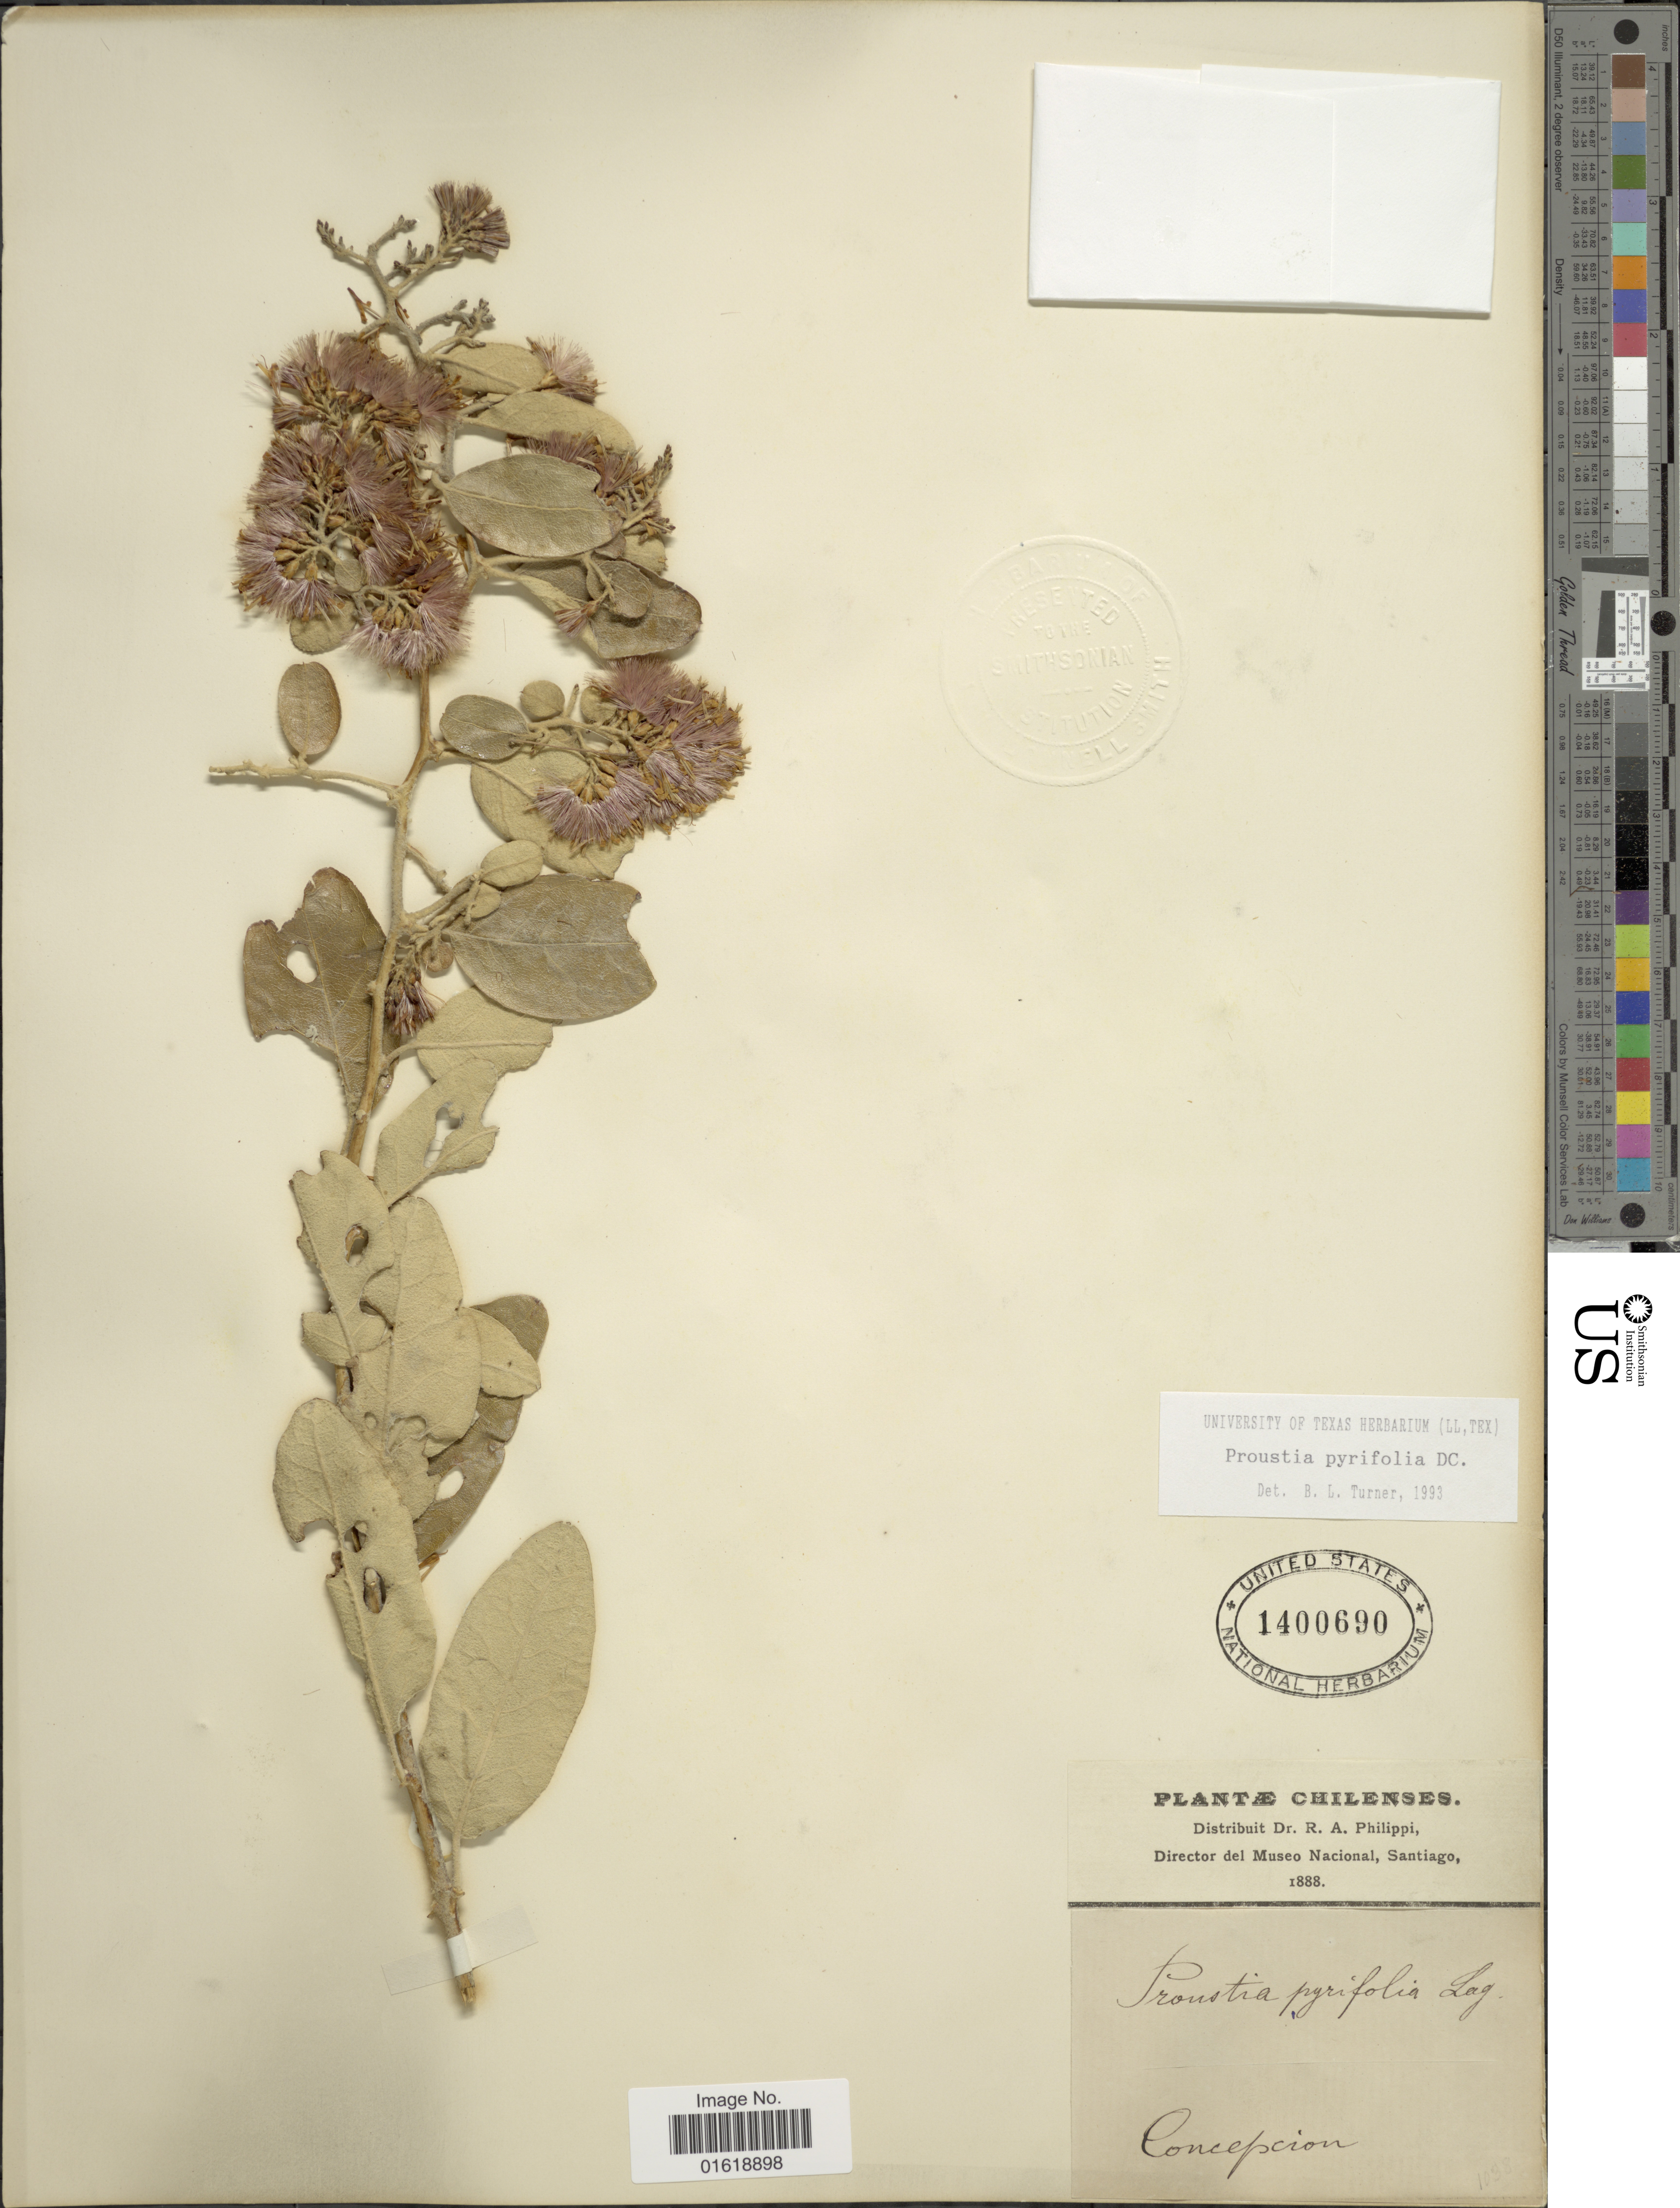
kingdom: Plantae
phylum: Tracheophyta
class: Magnoliopsida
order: Asterales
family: Asteraceae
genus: Proustia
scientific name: Proustia pyrifolia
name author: DC.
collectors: R. A. Philippi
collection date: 1888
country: Chile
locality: Concepcion.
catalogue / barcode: US 1400690